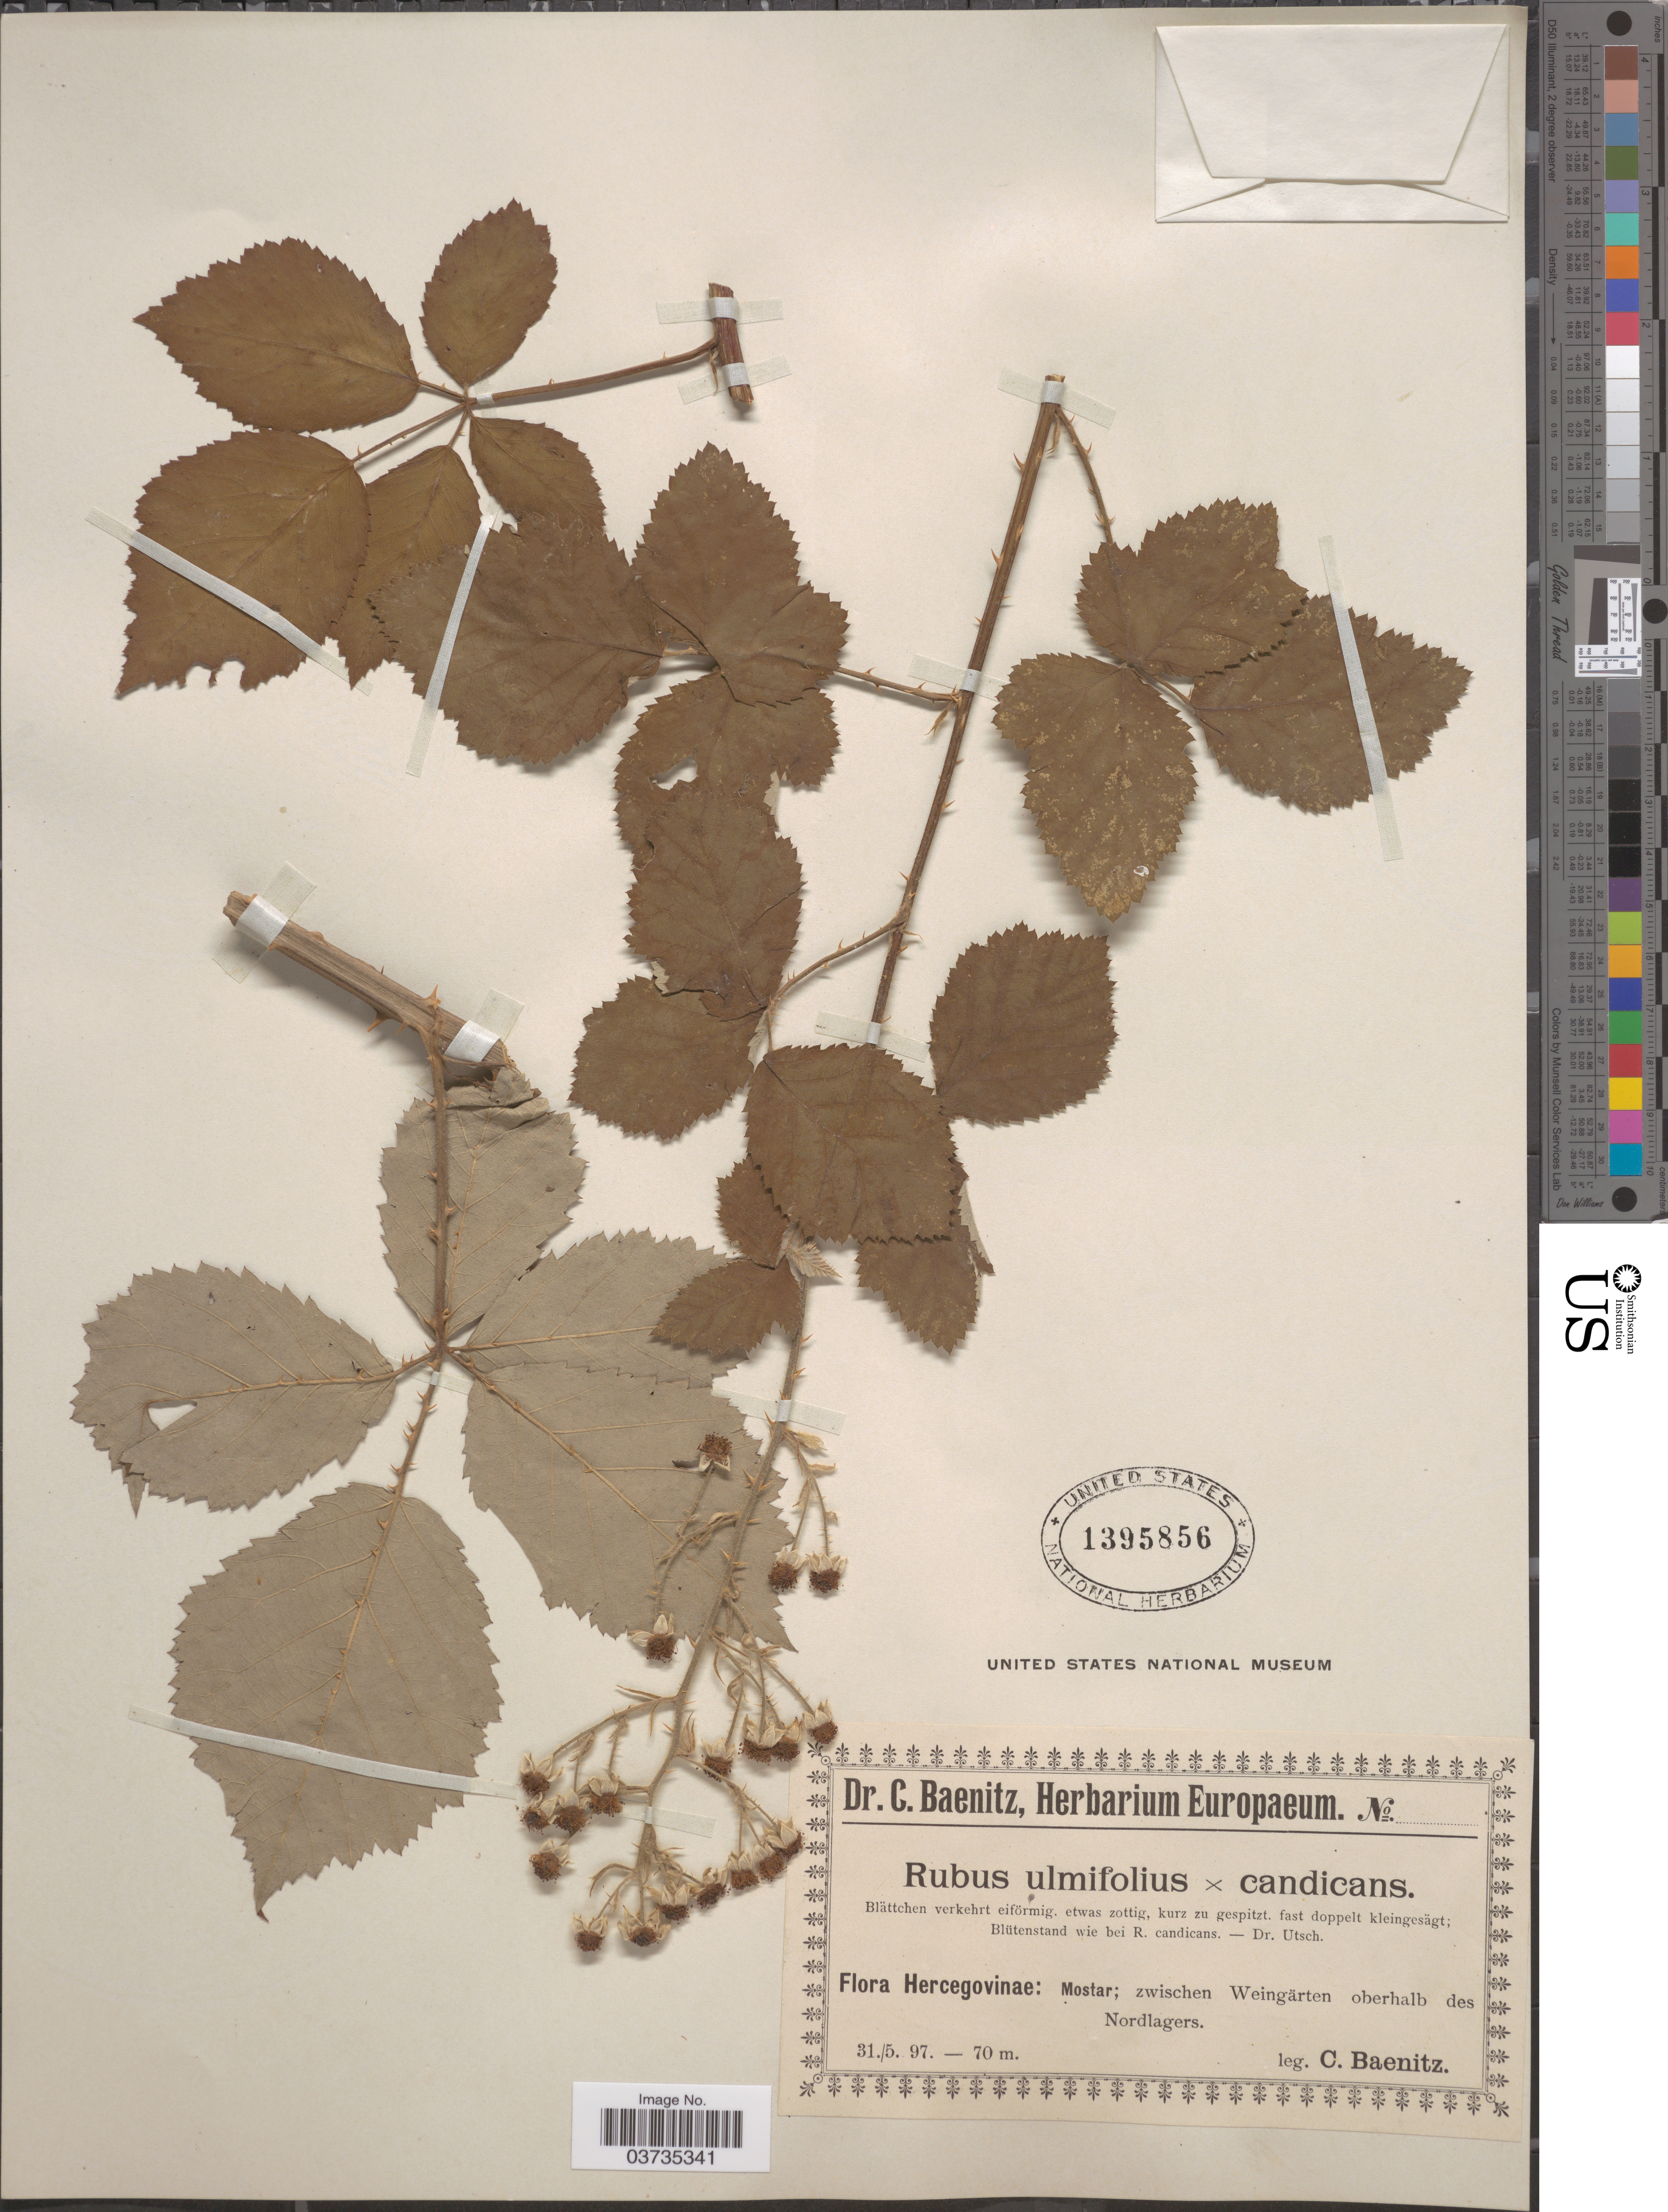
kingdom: Plantae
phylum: Tracheophyta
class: Magnoliopsida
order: Rosales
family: Rosaceae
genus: Rubus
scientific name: Rubus ulmifolius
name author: Schott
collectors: C. G. Baenitz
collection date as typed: Transcribed d/m/y: 31/5/97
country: Bosnia and Herzegovina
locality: Hercegovinae: Mostar; zwischen Weingärten oberhalb des Nordlagers.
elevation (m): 70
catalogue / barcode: US 1395856